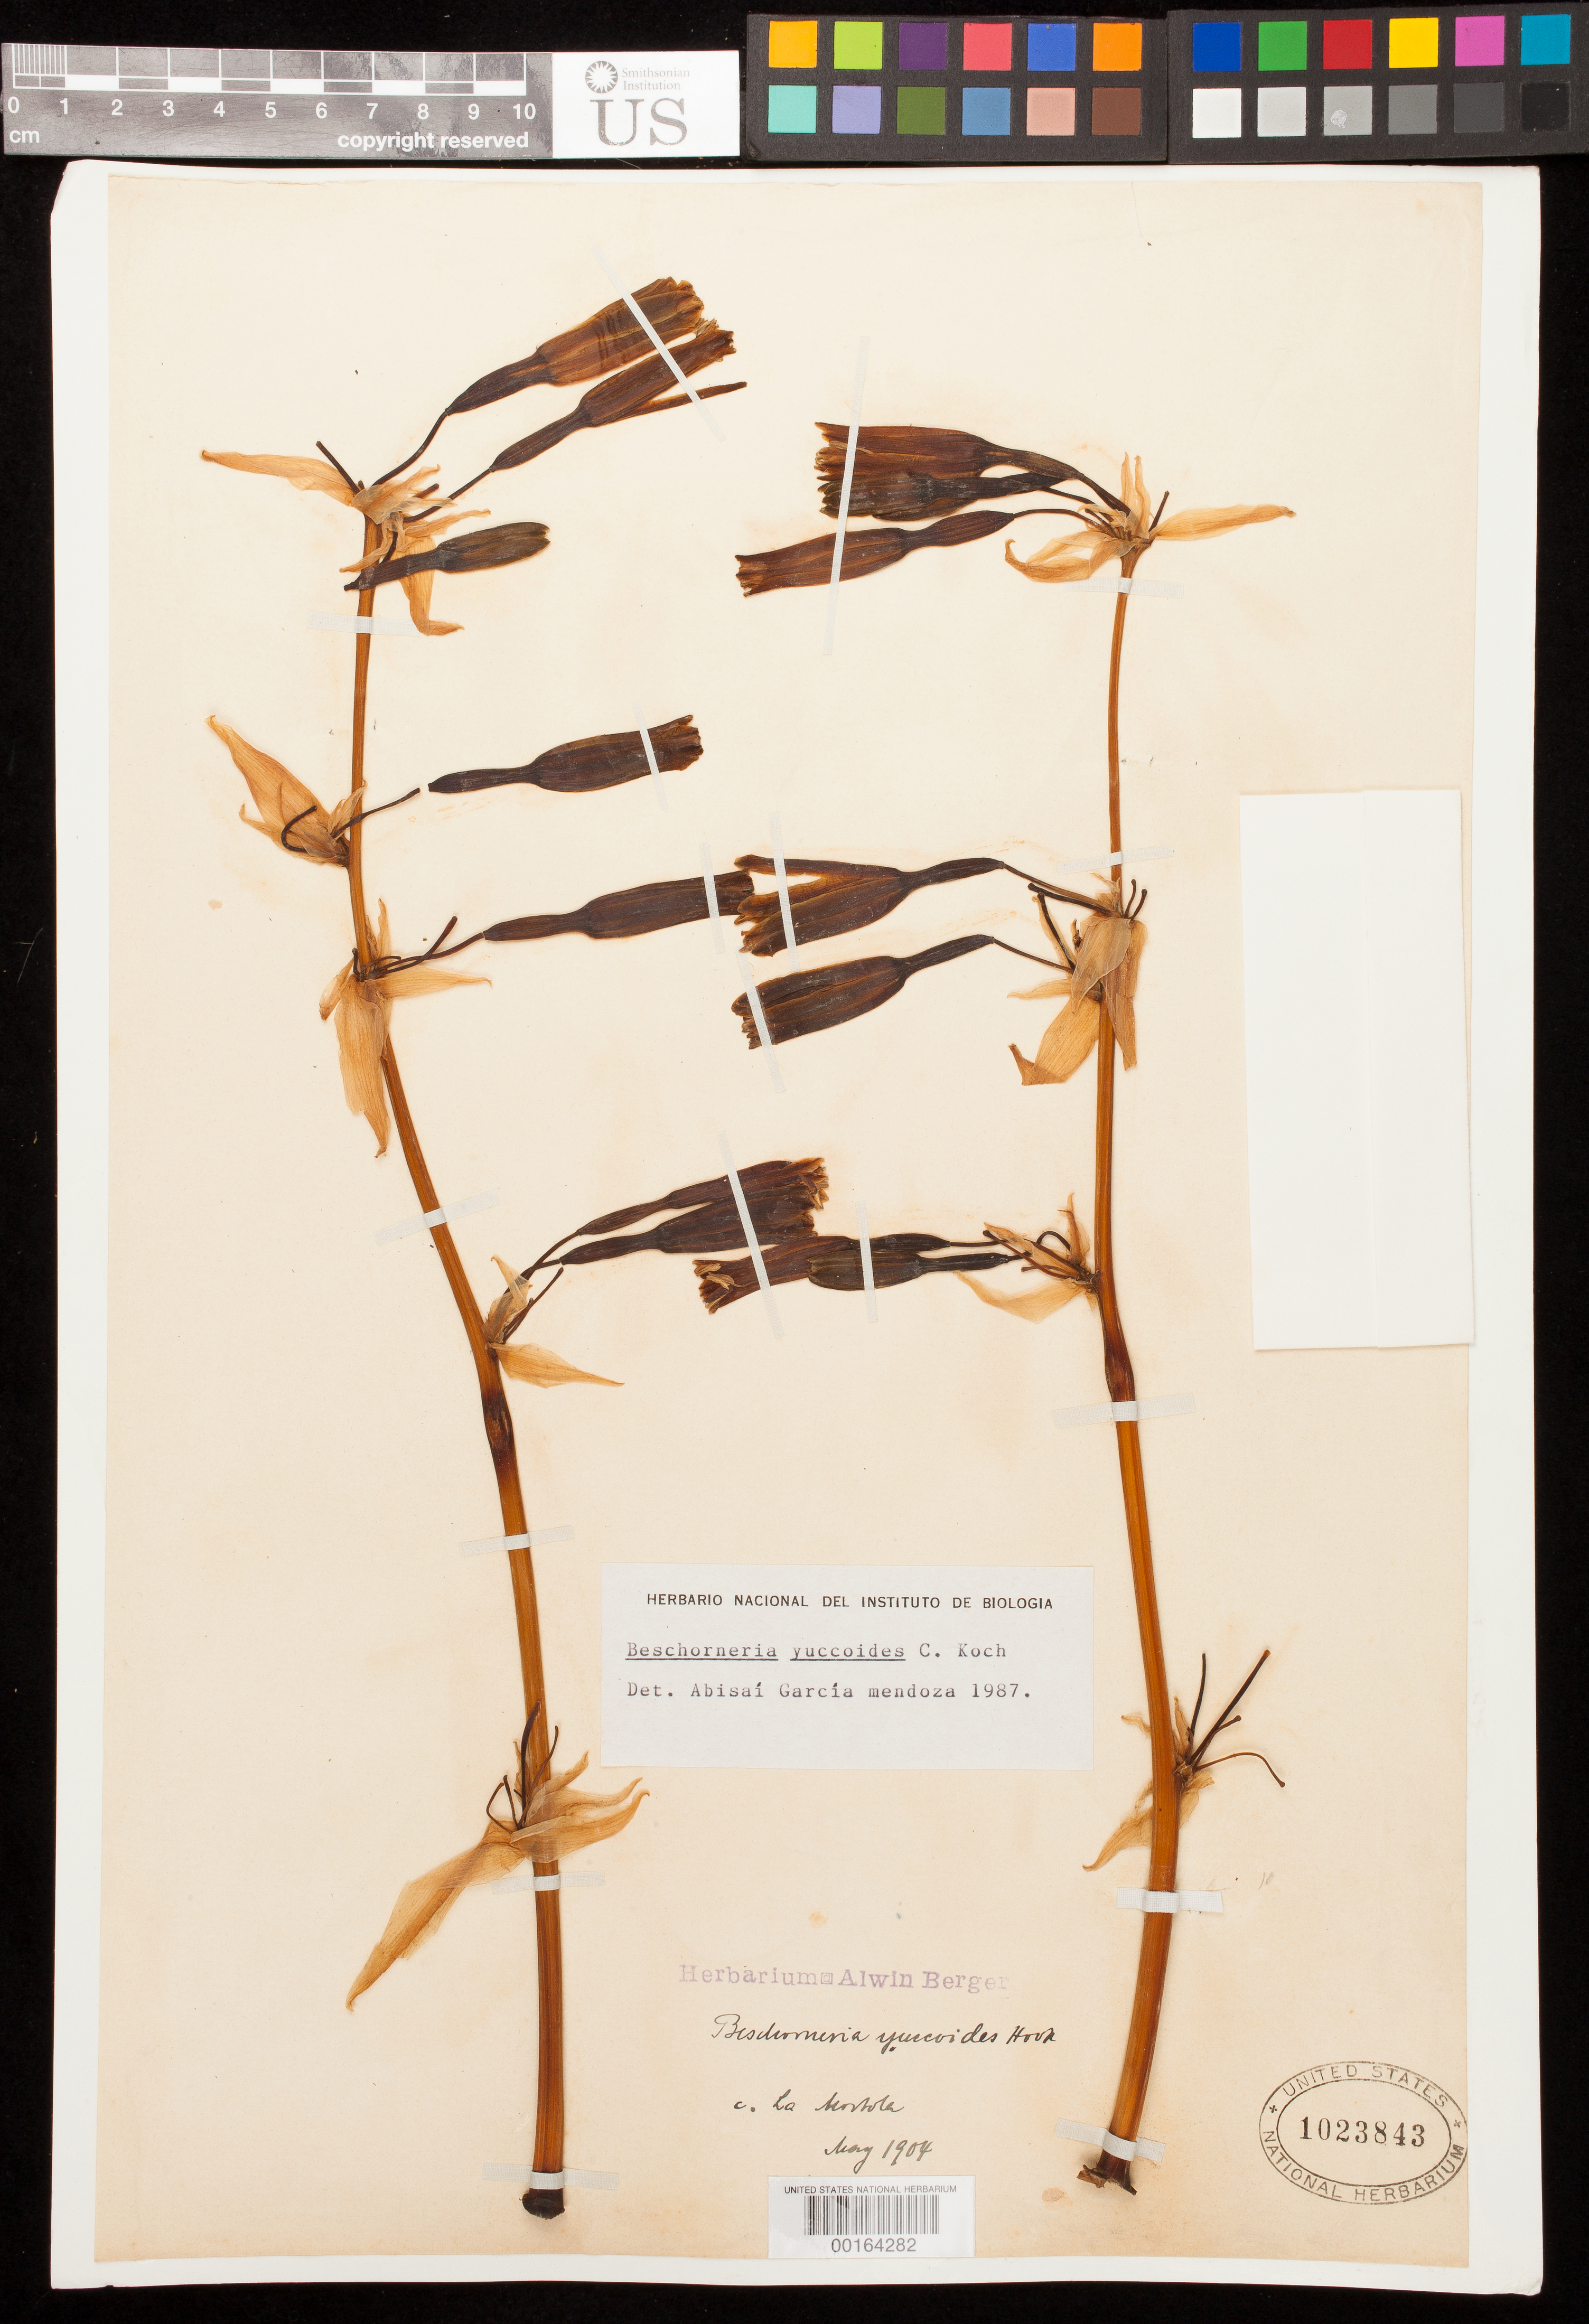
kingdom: Plantae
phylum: Tracheophyta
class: Liliopsida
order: Asparagales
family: Asparagaceae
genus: Beschorneria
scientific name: Beschorneria yuccoides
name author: K. Koch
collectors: ex herb. A. Berger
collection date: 1909-06-02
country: Mexico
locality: Cultivated at La Mortola, Italy.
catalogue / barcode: US 1023843